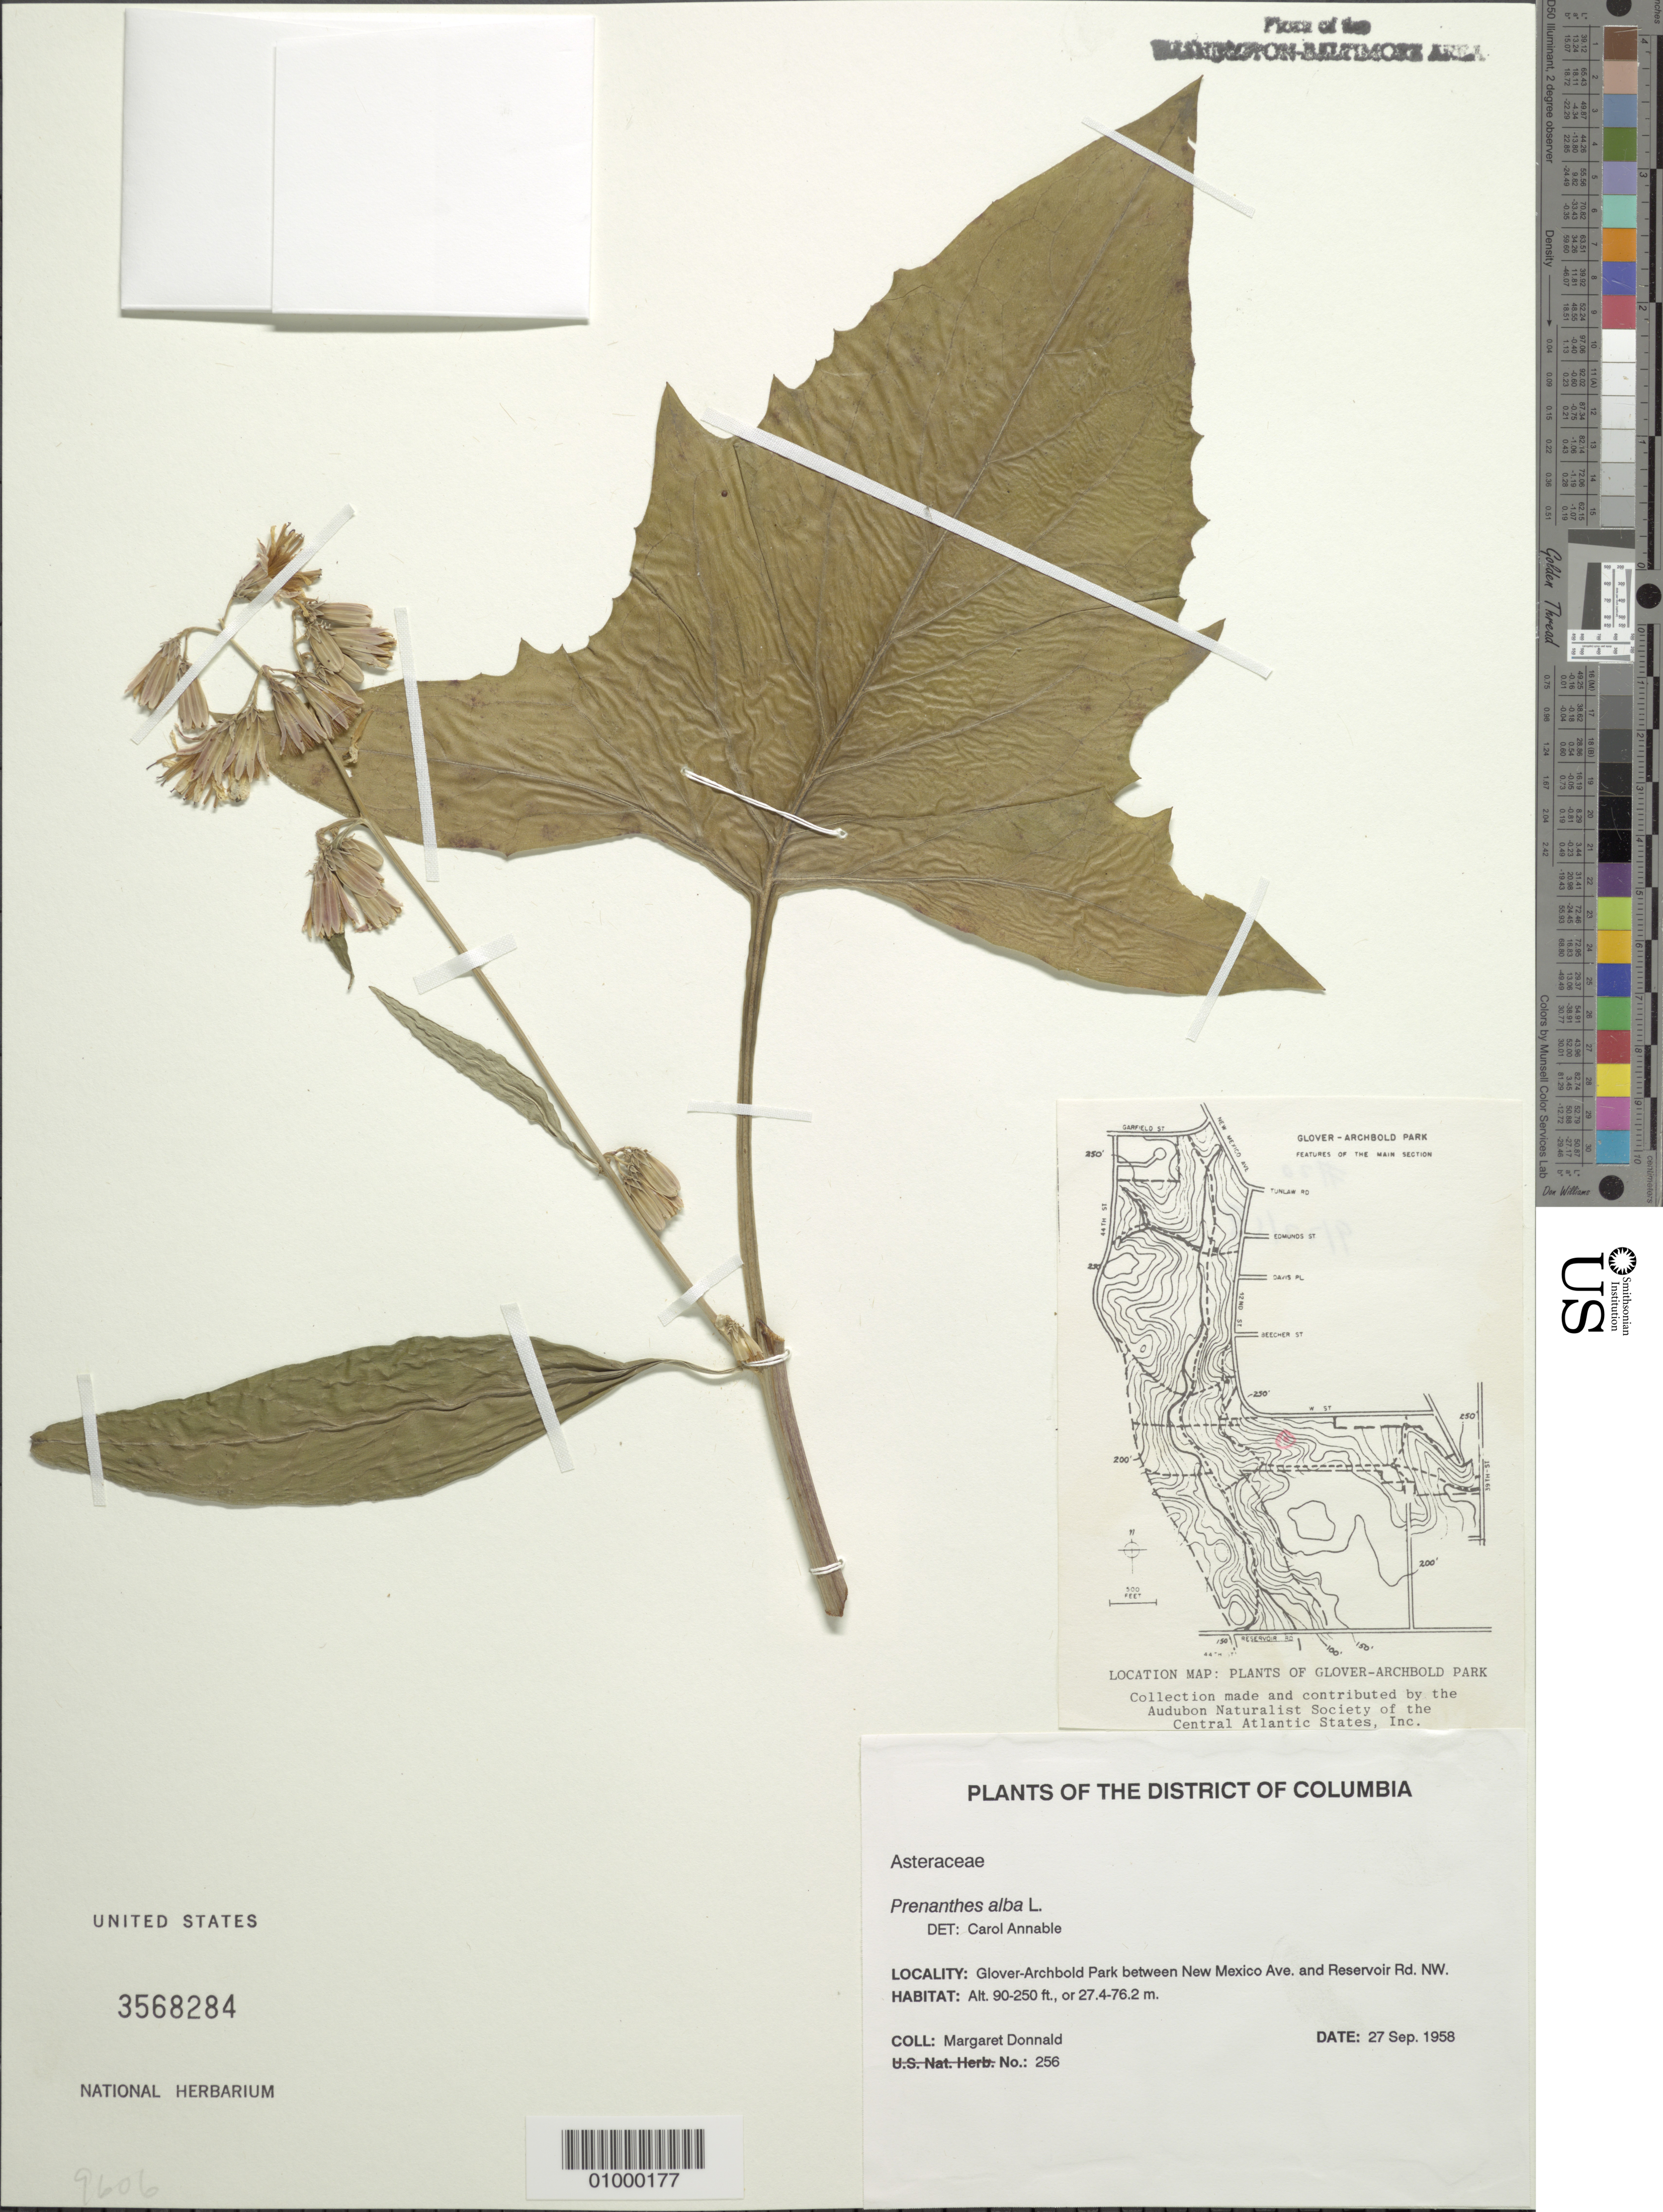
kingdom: Plantae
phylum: Tracheophyta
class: Magnoliopsida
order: Asterales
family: Asteraceae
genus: Nabalus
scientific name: Nabalus albus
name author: (L.) Hook.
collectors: M. Donnald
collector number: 256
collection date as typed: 27 Sep 1958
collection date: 1958-09-27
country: United States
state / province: District of Columbia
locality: Glover-Archbold Park between New Mexico Avenue and Reservoir Road NW.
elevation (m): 27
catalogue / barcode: US 3568284